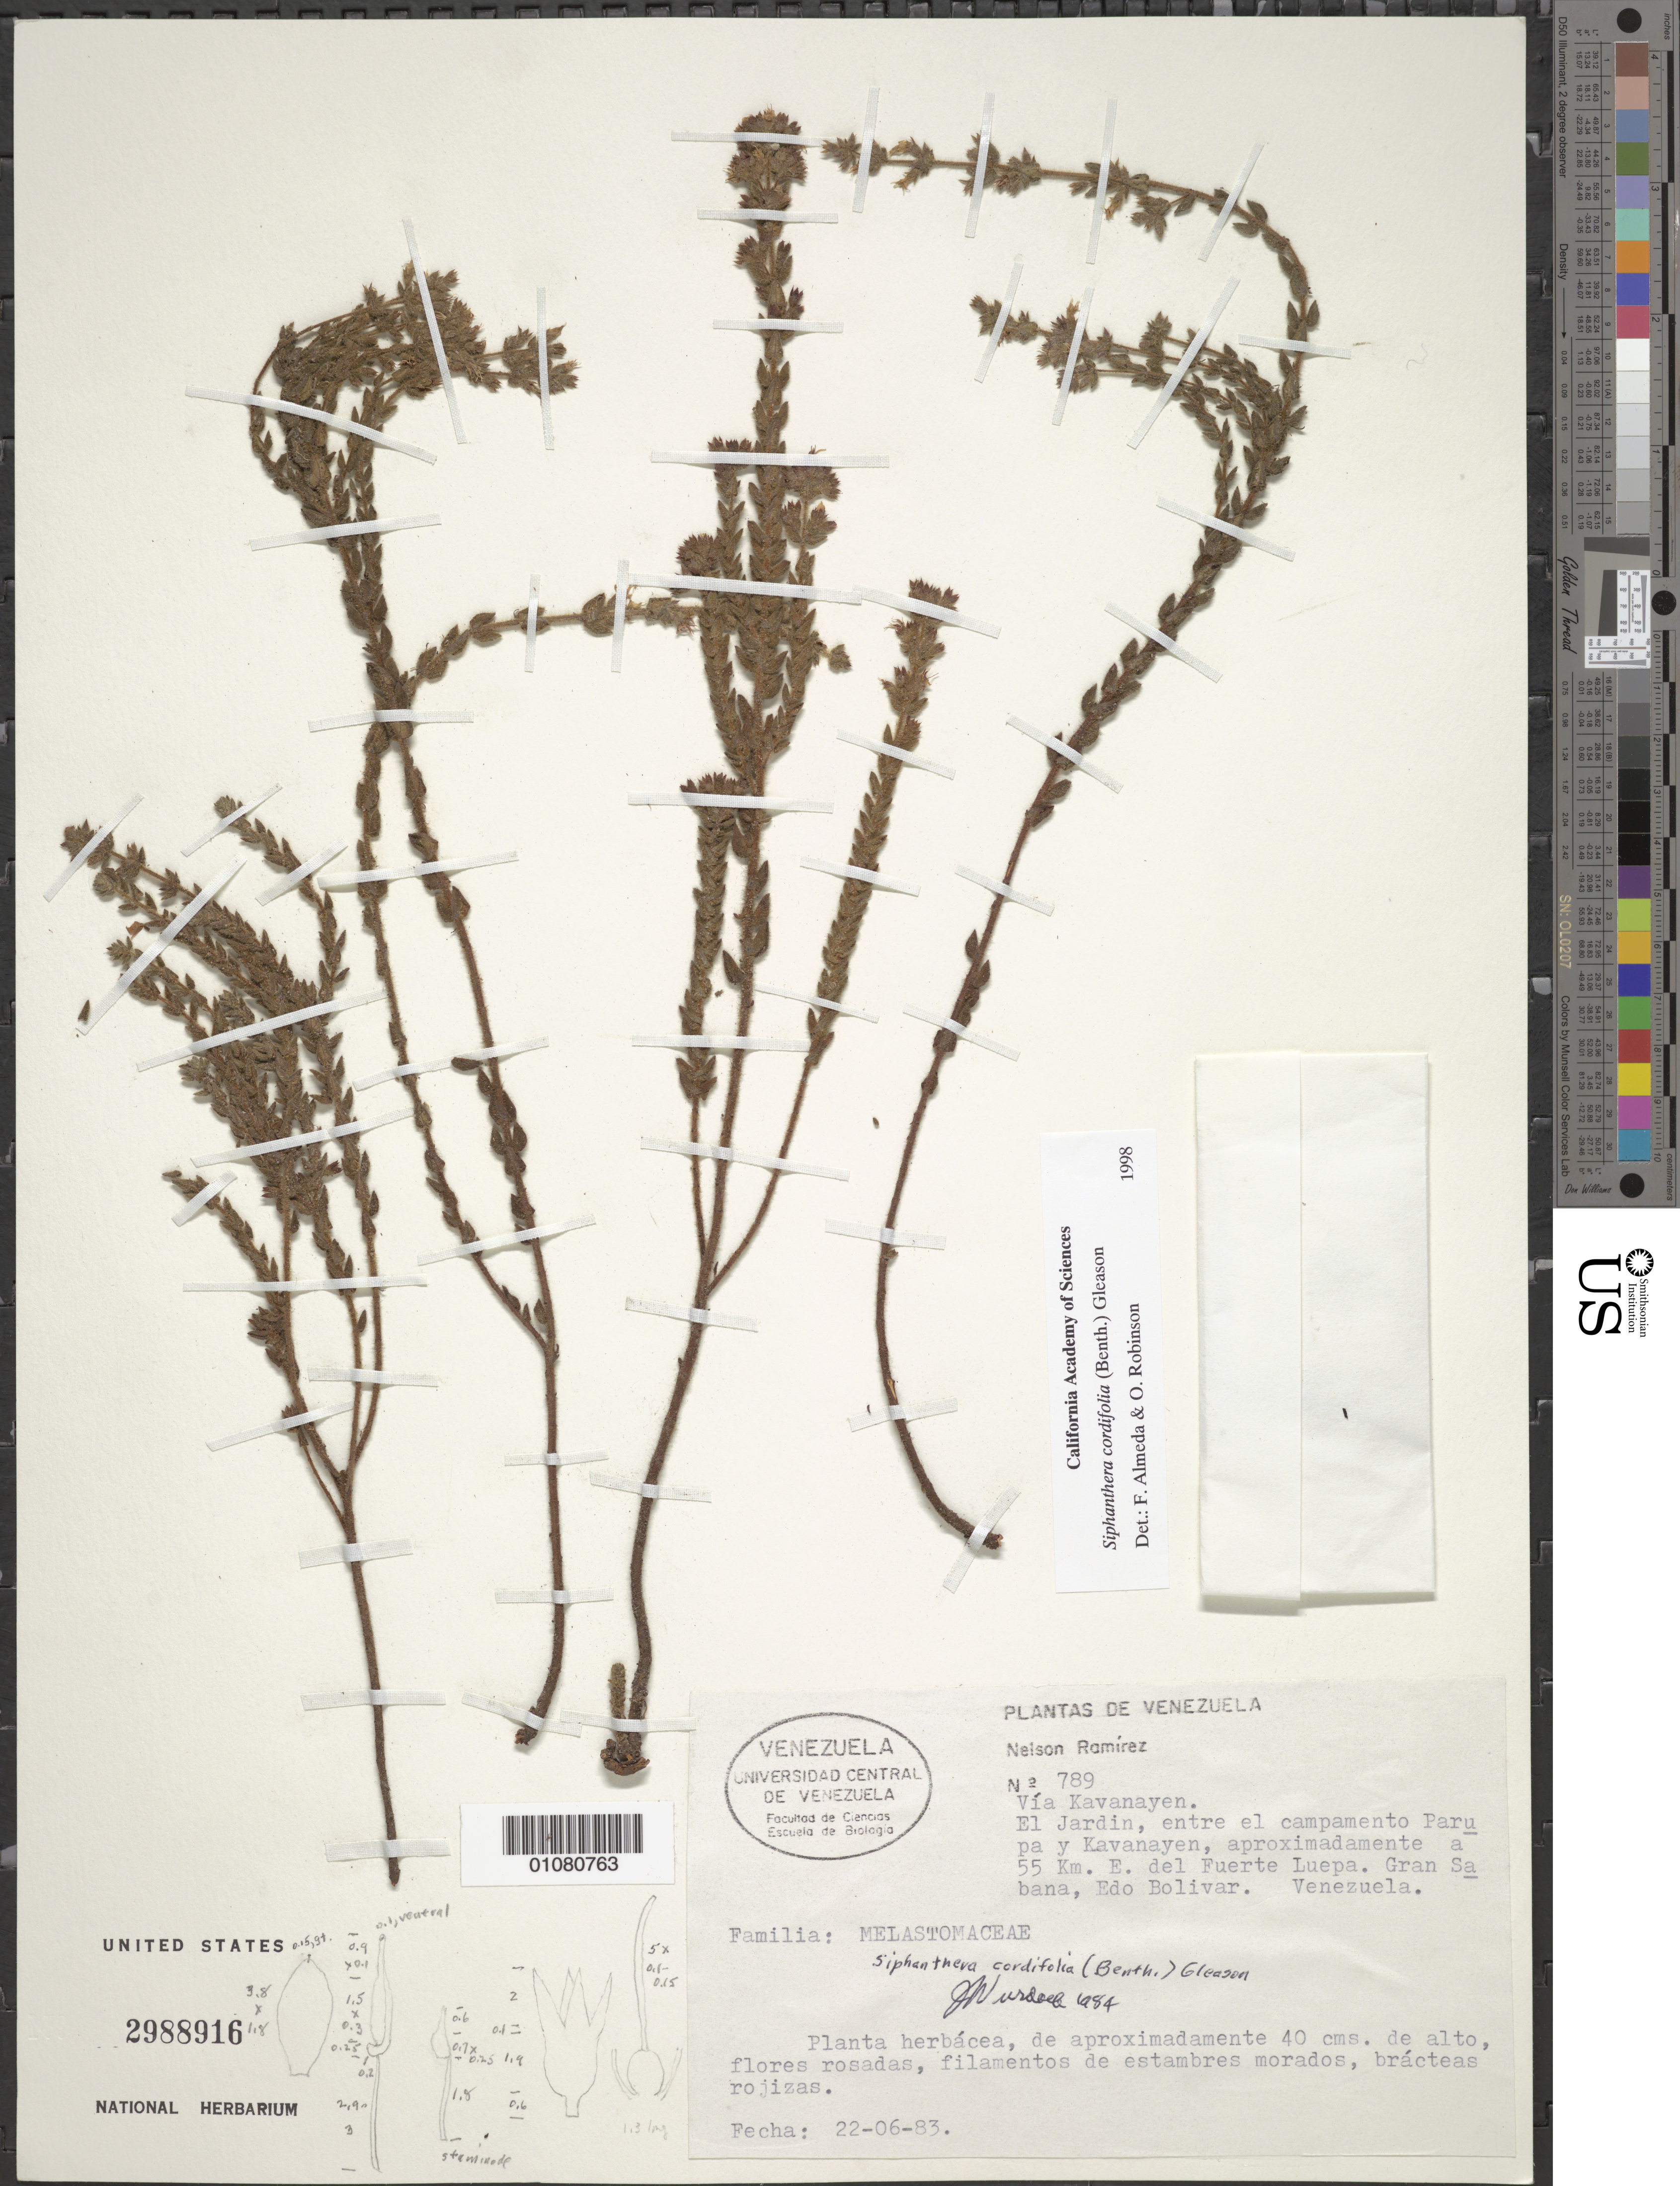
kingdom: Plantae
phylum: Tracheophyta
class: Magnoliopsida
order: Myrtales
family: Melastomataceae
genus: Siphanthera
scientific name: Siphanthera cordifolia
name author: (Benth.) Gleason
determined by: Almeda, F.; Robinson, O.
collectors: N. Ramírez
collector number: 789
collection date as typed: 22-Jun-83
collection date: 1983-06-22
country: Venezuela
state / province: Bolívar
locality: Vía Kavanayen. El Jardin, entre el campamento Parupa y Kavanayen, aprox a 55km E del Fuerto Luepa. Gran Sabana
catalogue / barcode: US 2988916